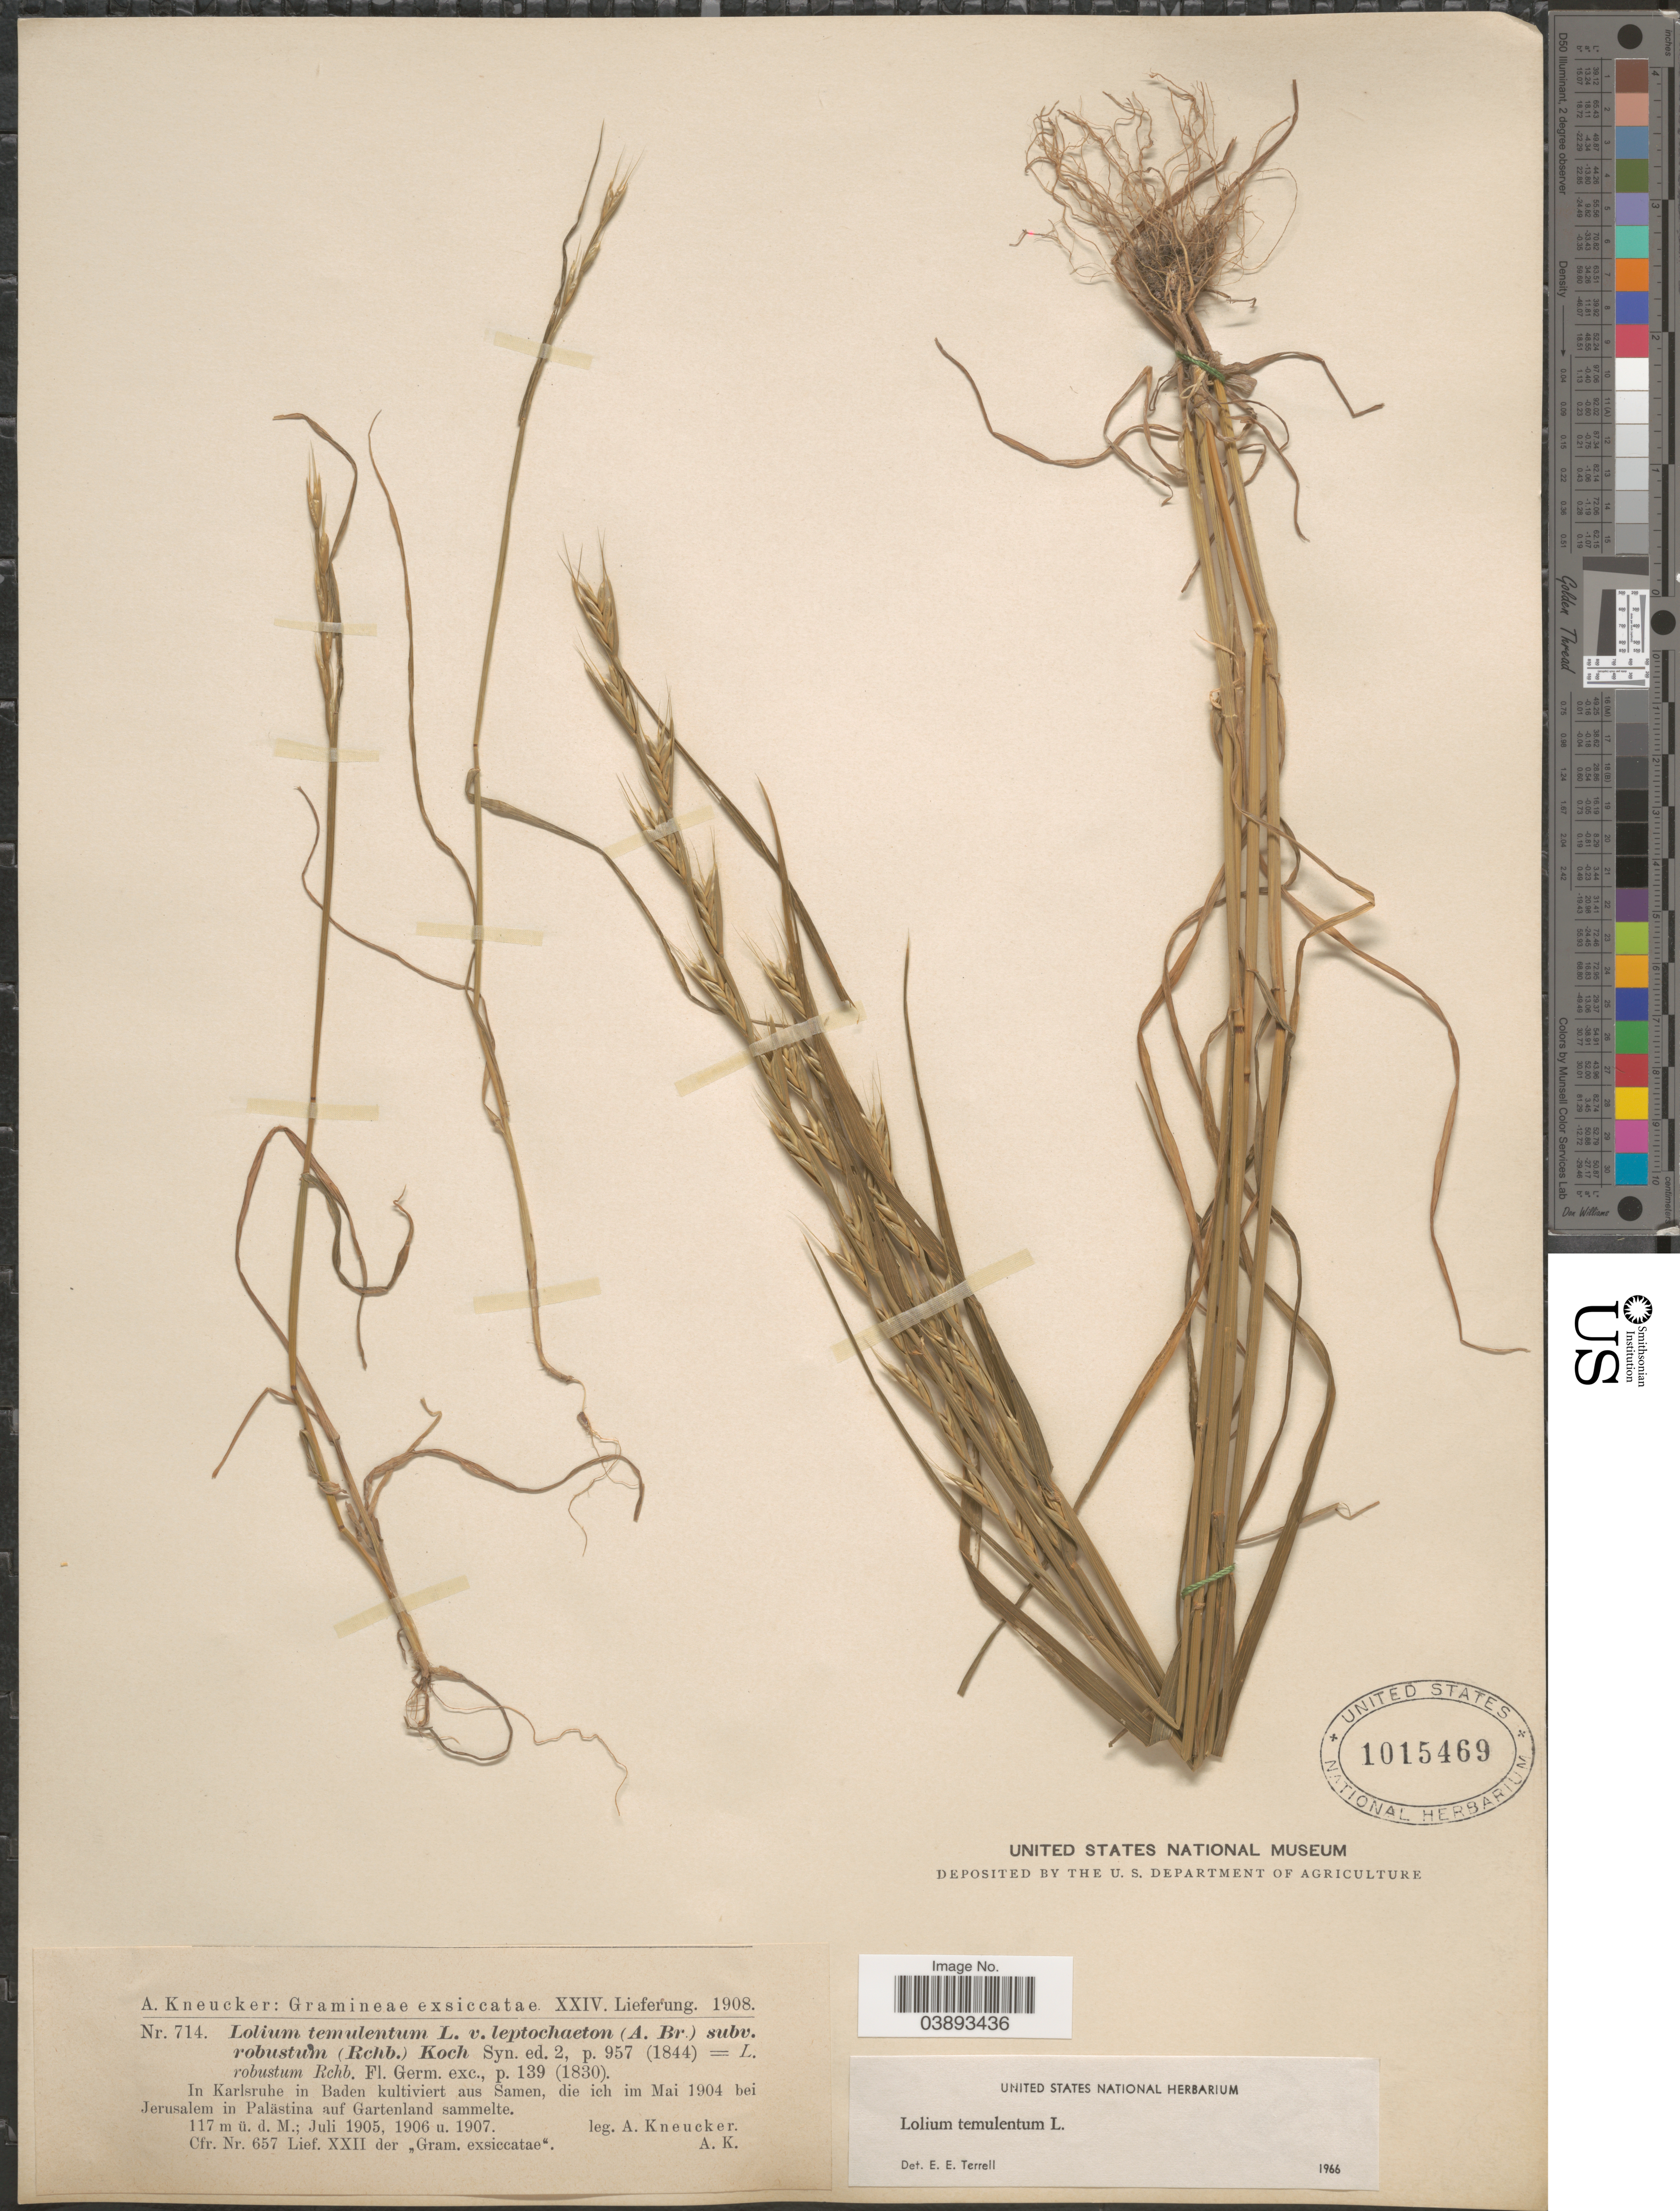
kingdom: Plantae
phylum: Tracheophyta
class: Liliopsida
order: Poales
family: Poaceae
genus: Lolium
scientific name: Lolium temulentum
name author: L.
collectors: A. Kneucker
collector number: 714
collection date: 1905-07/1907-07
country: Germany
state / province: Baden-Württemberg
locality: In Karlsruhe in Baden kultiviert aus Samen bei Jerusalem in palestina auf Gartenland sammelte.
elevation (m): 117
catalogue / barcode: US 1015469